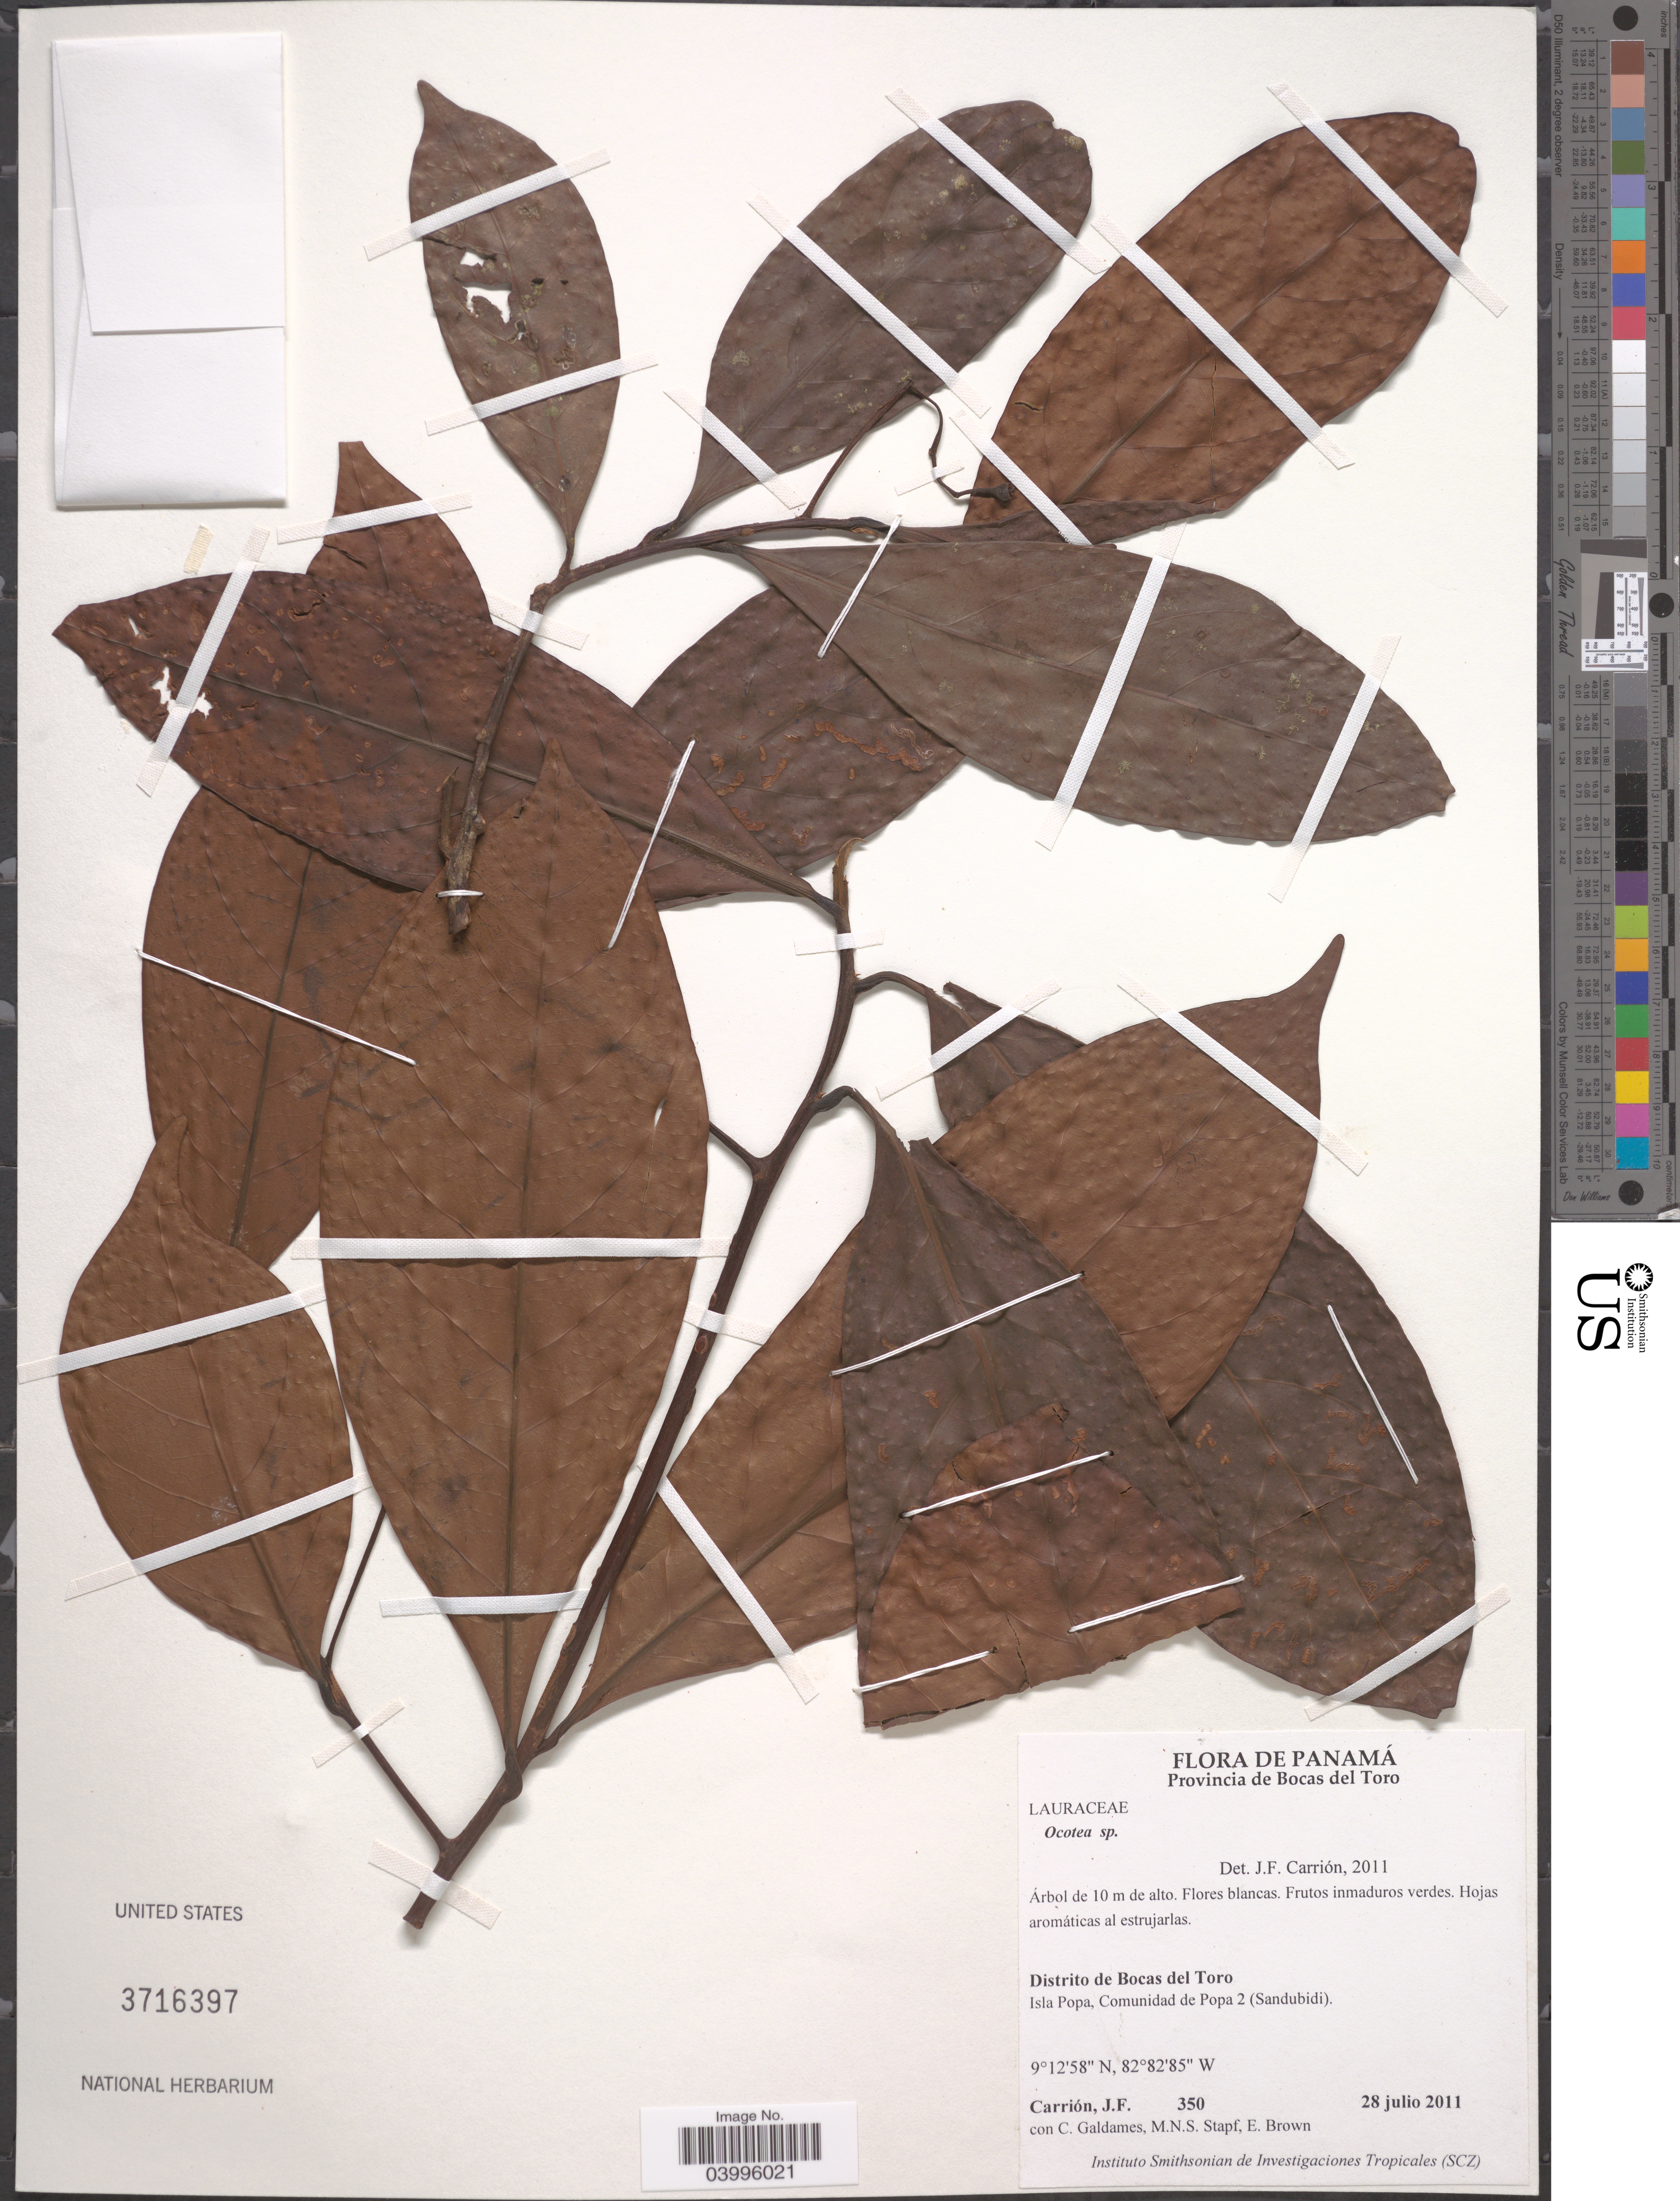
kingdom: Plantae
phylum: Tracheophyta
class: Magnoliopsida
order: Laurales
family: Lauraceae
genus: Ocotea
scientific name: Ocotea sp.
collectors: J. F. Carrión, C. Galdames, M. Stapf & E. Brown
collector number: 350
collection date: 2011-07-28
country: Panama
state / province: Bocas del Toro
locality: Distrito de Bocas del Toro. Isla Popa, Comunidad de Popa 2 (Sandubidi).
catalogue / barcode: US 3716397